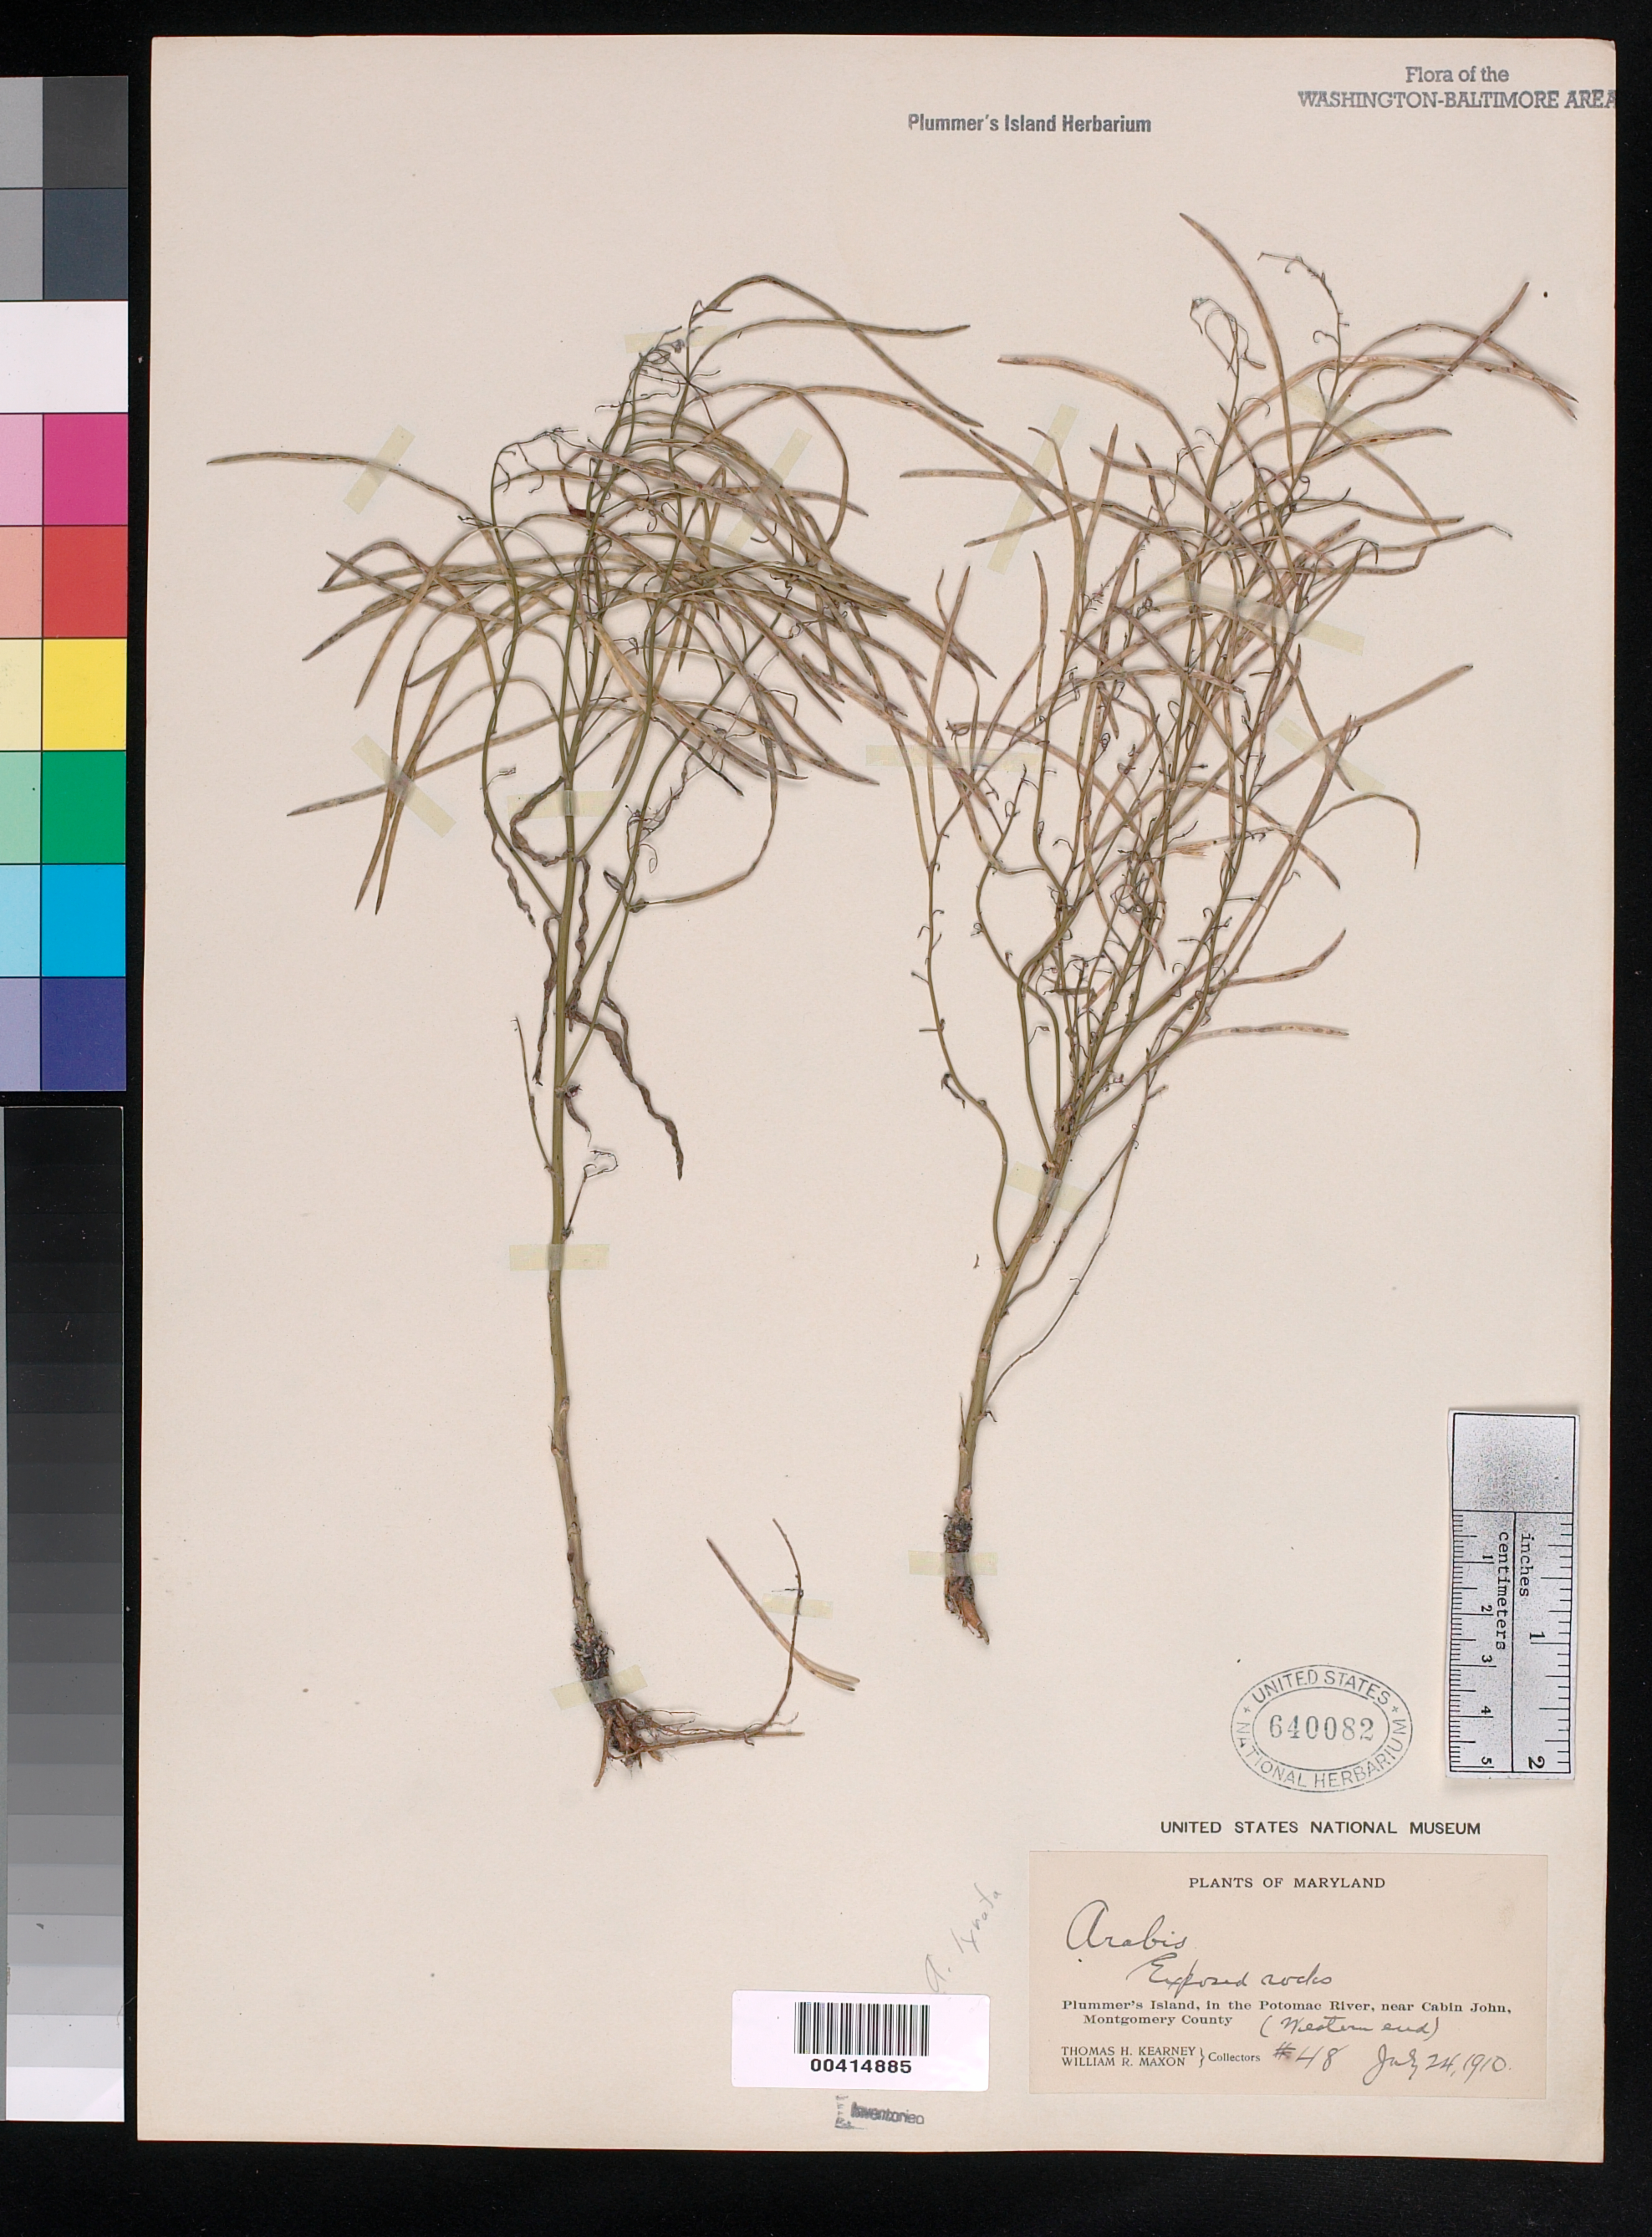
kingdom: Plantae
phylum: Tracheophyta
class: Magnoliopsida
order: Brassicales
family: Brassicaceae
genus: Arabidopsis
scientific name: Arabidopsis lyrata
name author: (L.) O'Kane & Al-Shehbaz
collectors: T. H. Kearney & W. R. Maxon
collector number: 48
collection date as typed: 24 Jul 1910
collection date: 1910-07-24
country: United States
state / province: Maryland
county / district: Montgomery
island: Plummers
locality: Plummer's Island; western end C. & O. Canal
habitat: Exposed rocks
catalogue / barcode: US 640082